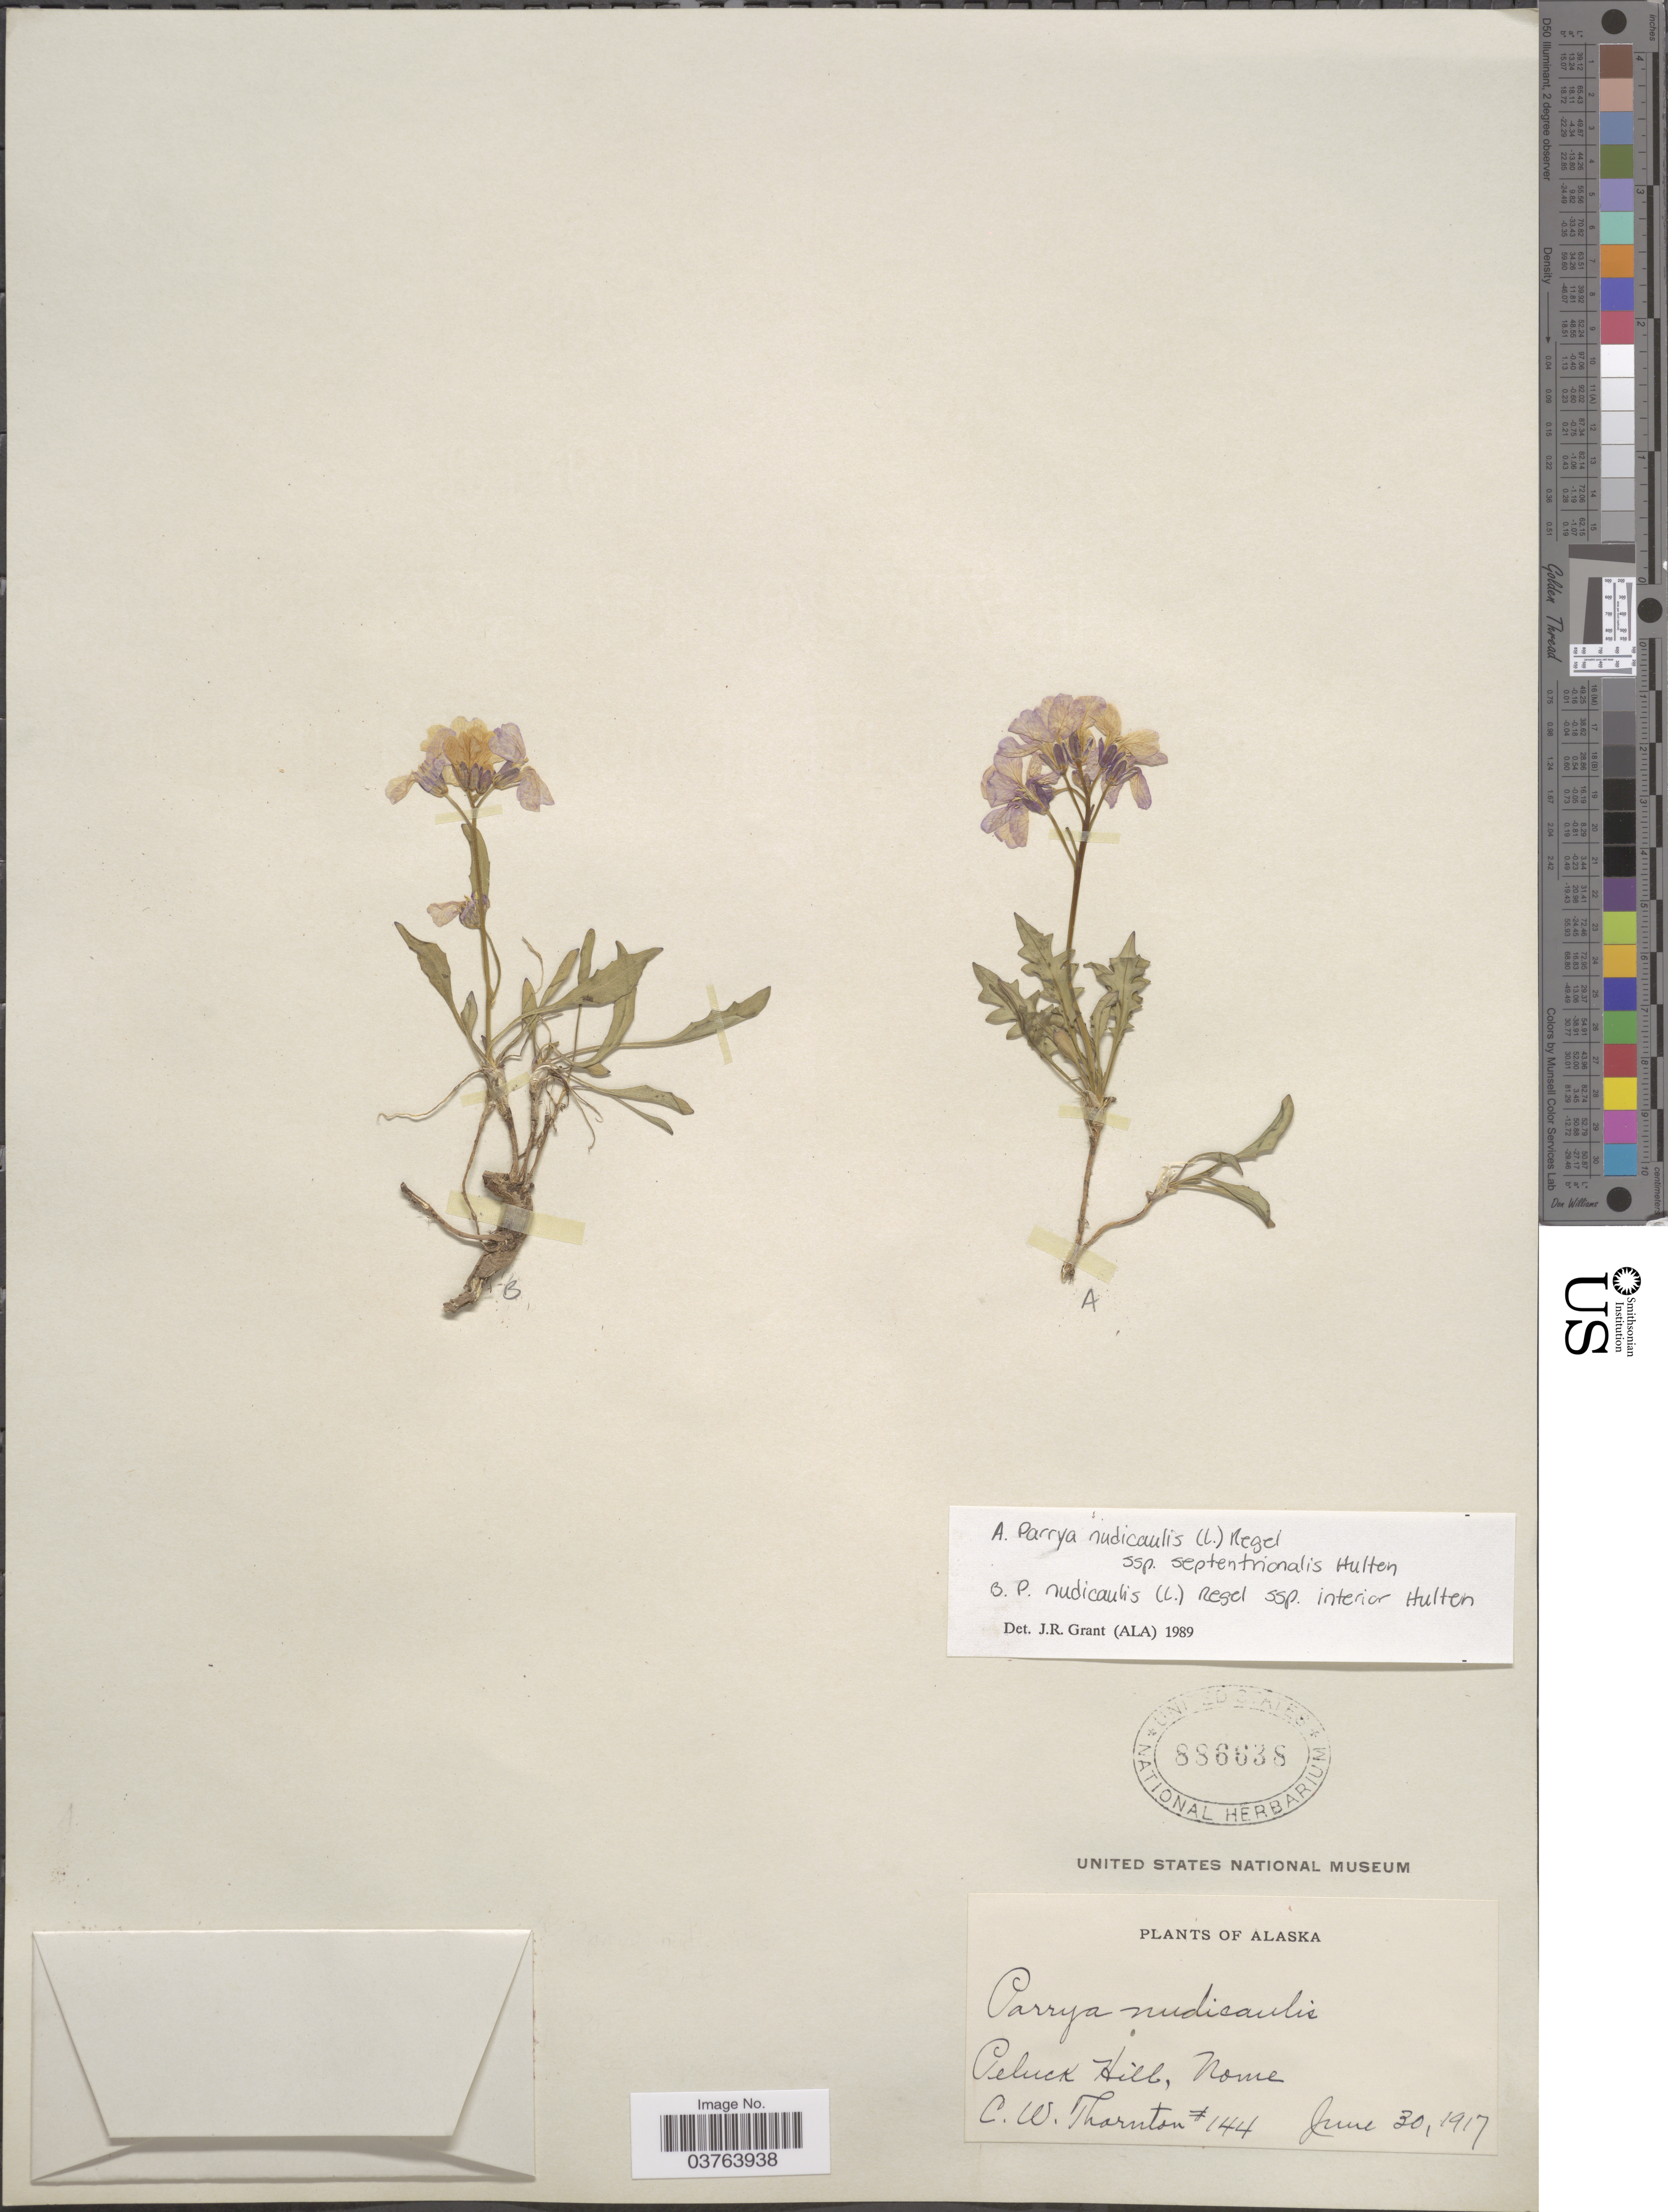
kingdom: Plantae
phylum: Tracheophyta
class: Magnoliopsida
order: Brassicales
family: Brassicaceae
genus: Parrya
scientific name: Parrya nudicaulis subsp. septentrionalis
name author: Hultén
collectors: C. Thornton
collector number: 144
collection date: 1917-06-30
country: United States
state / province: Alaska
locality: Peluck Hill, Nome.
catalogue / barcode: US 886638